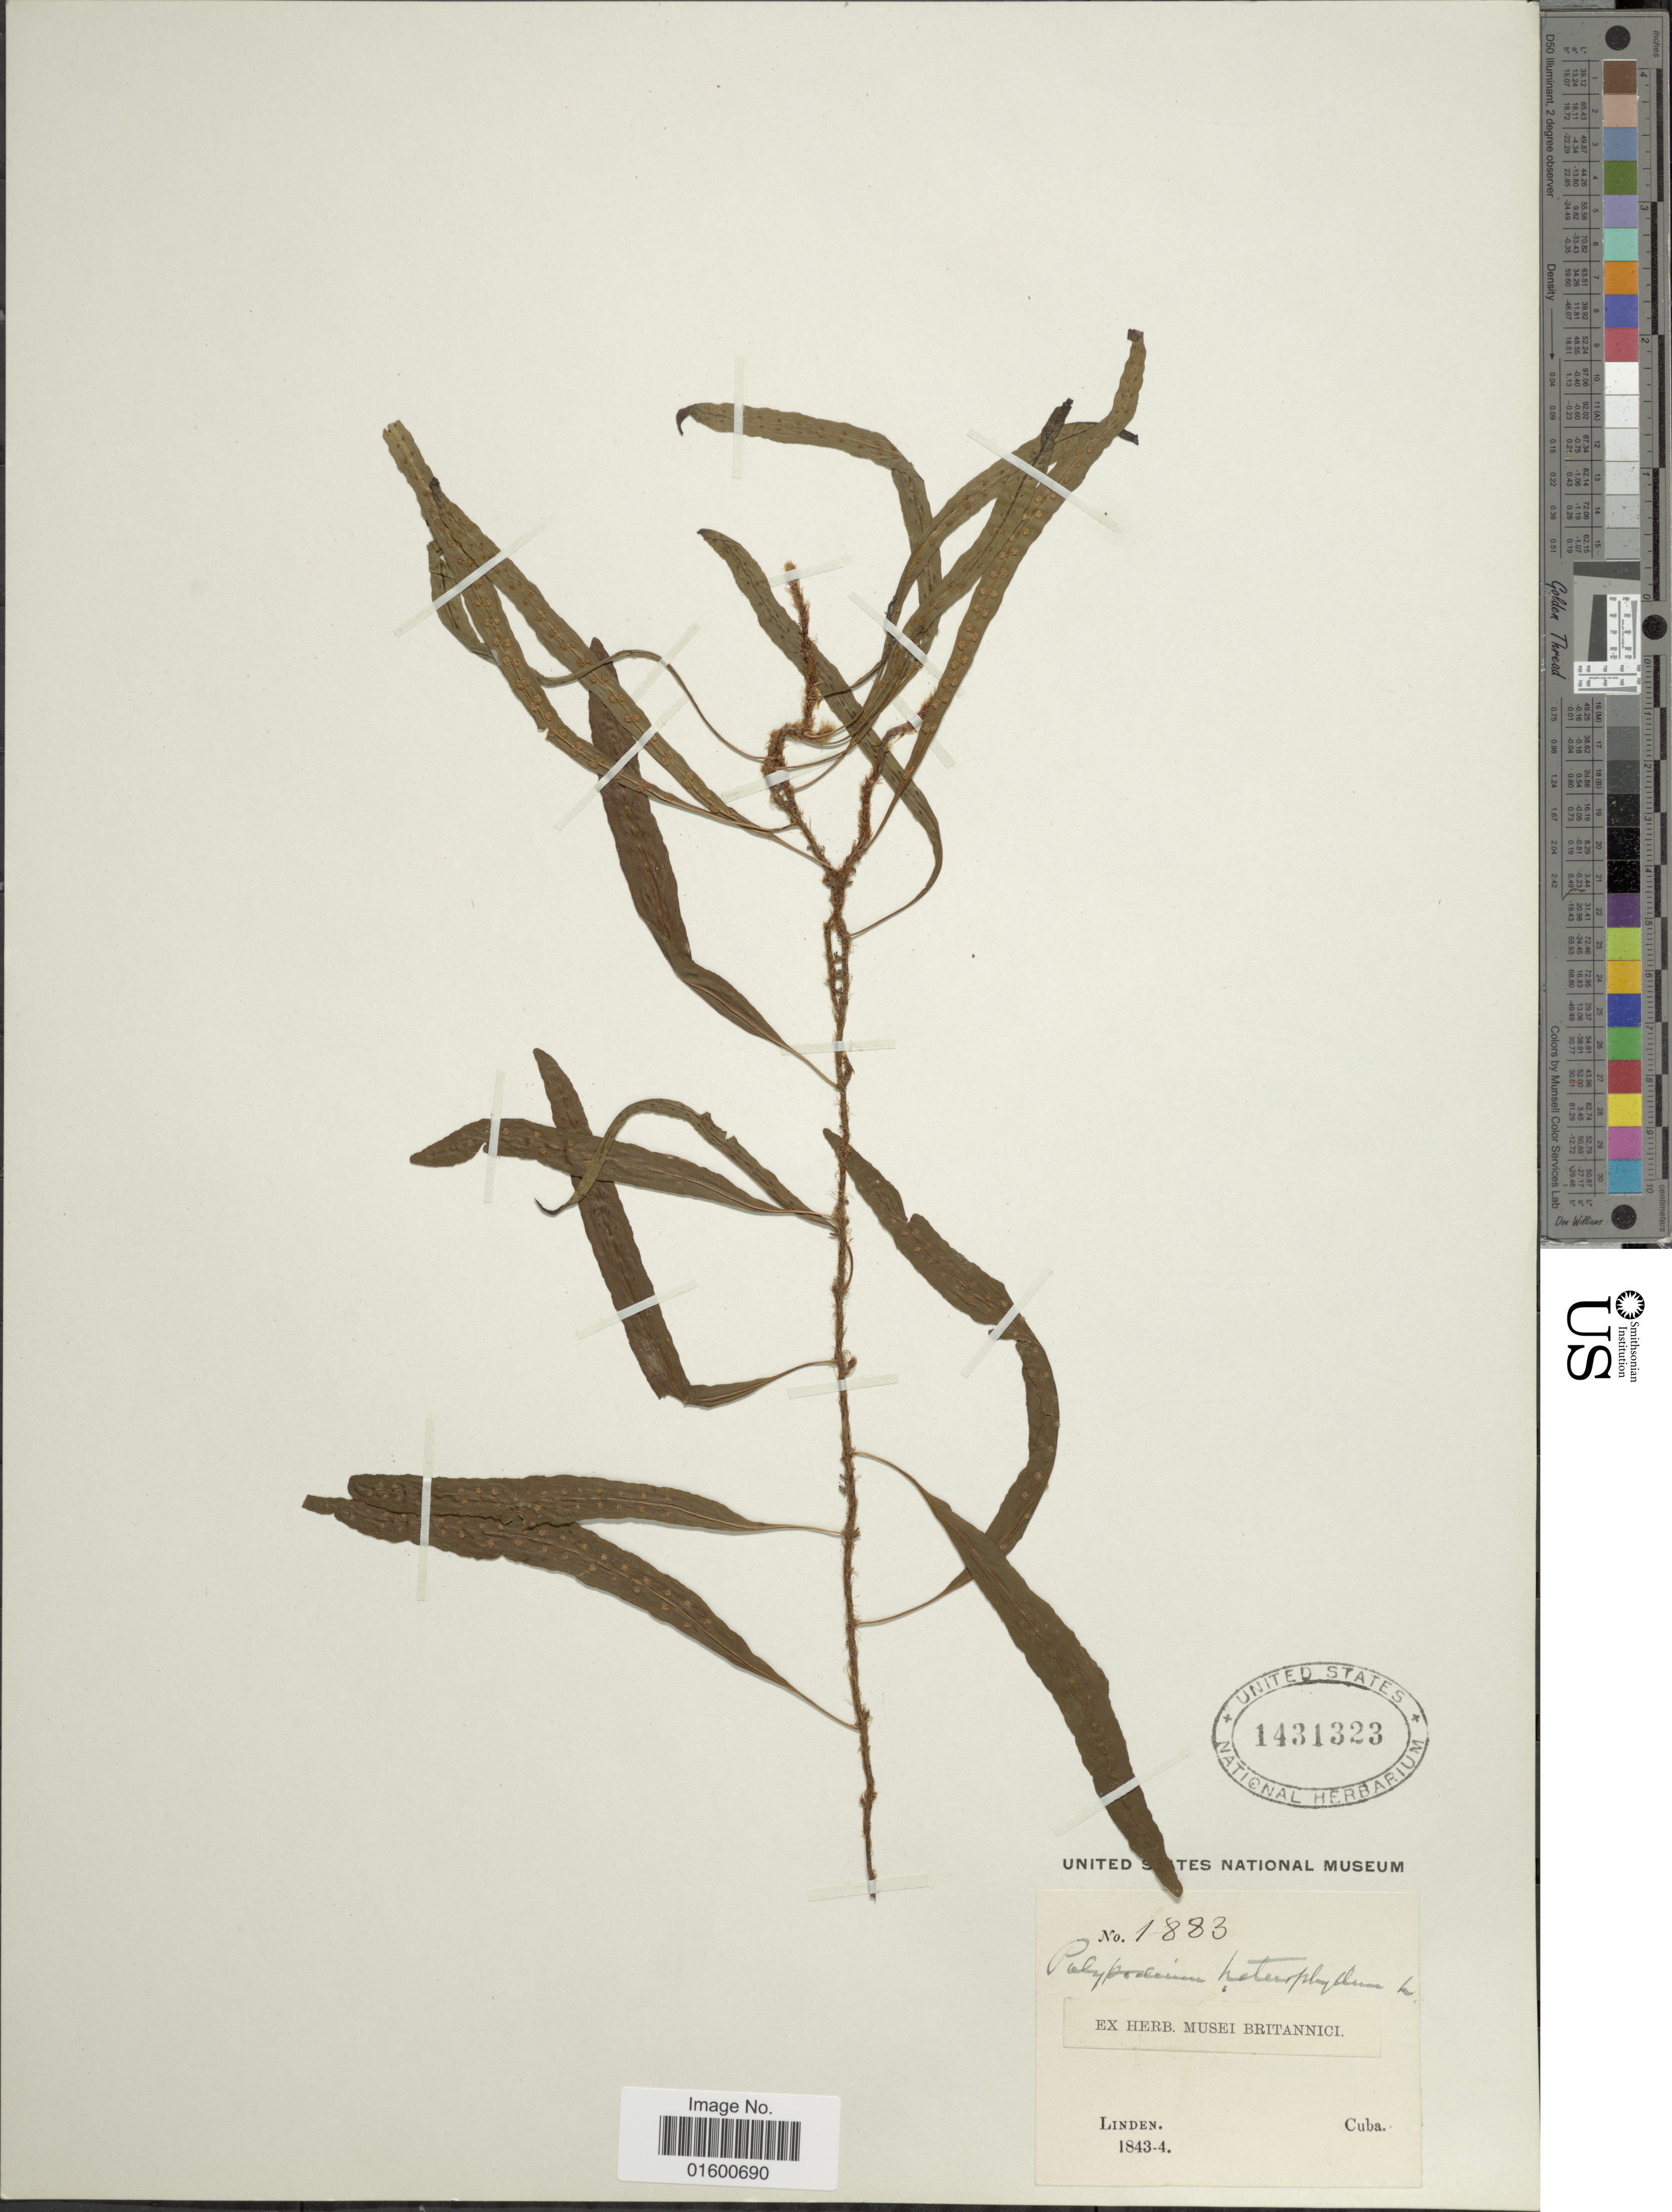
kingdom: Plantae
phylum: Tracheophyta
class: Polypodiopsida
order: Polypodiales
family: Polypodiaceae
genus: Microgramma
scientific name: Microgramma heterophylla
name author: (L.) Wherry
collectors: -- Linden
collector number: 1883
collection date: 1843/1844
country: Cuba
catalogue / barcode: US 1431323